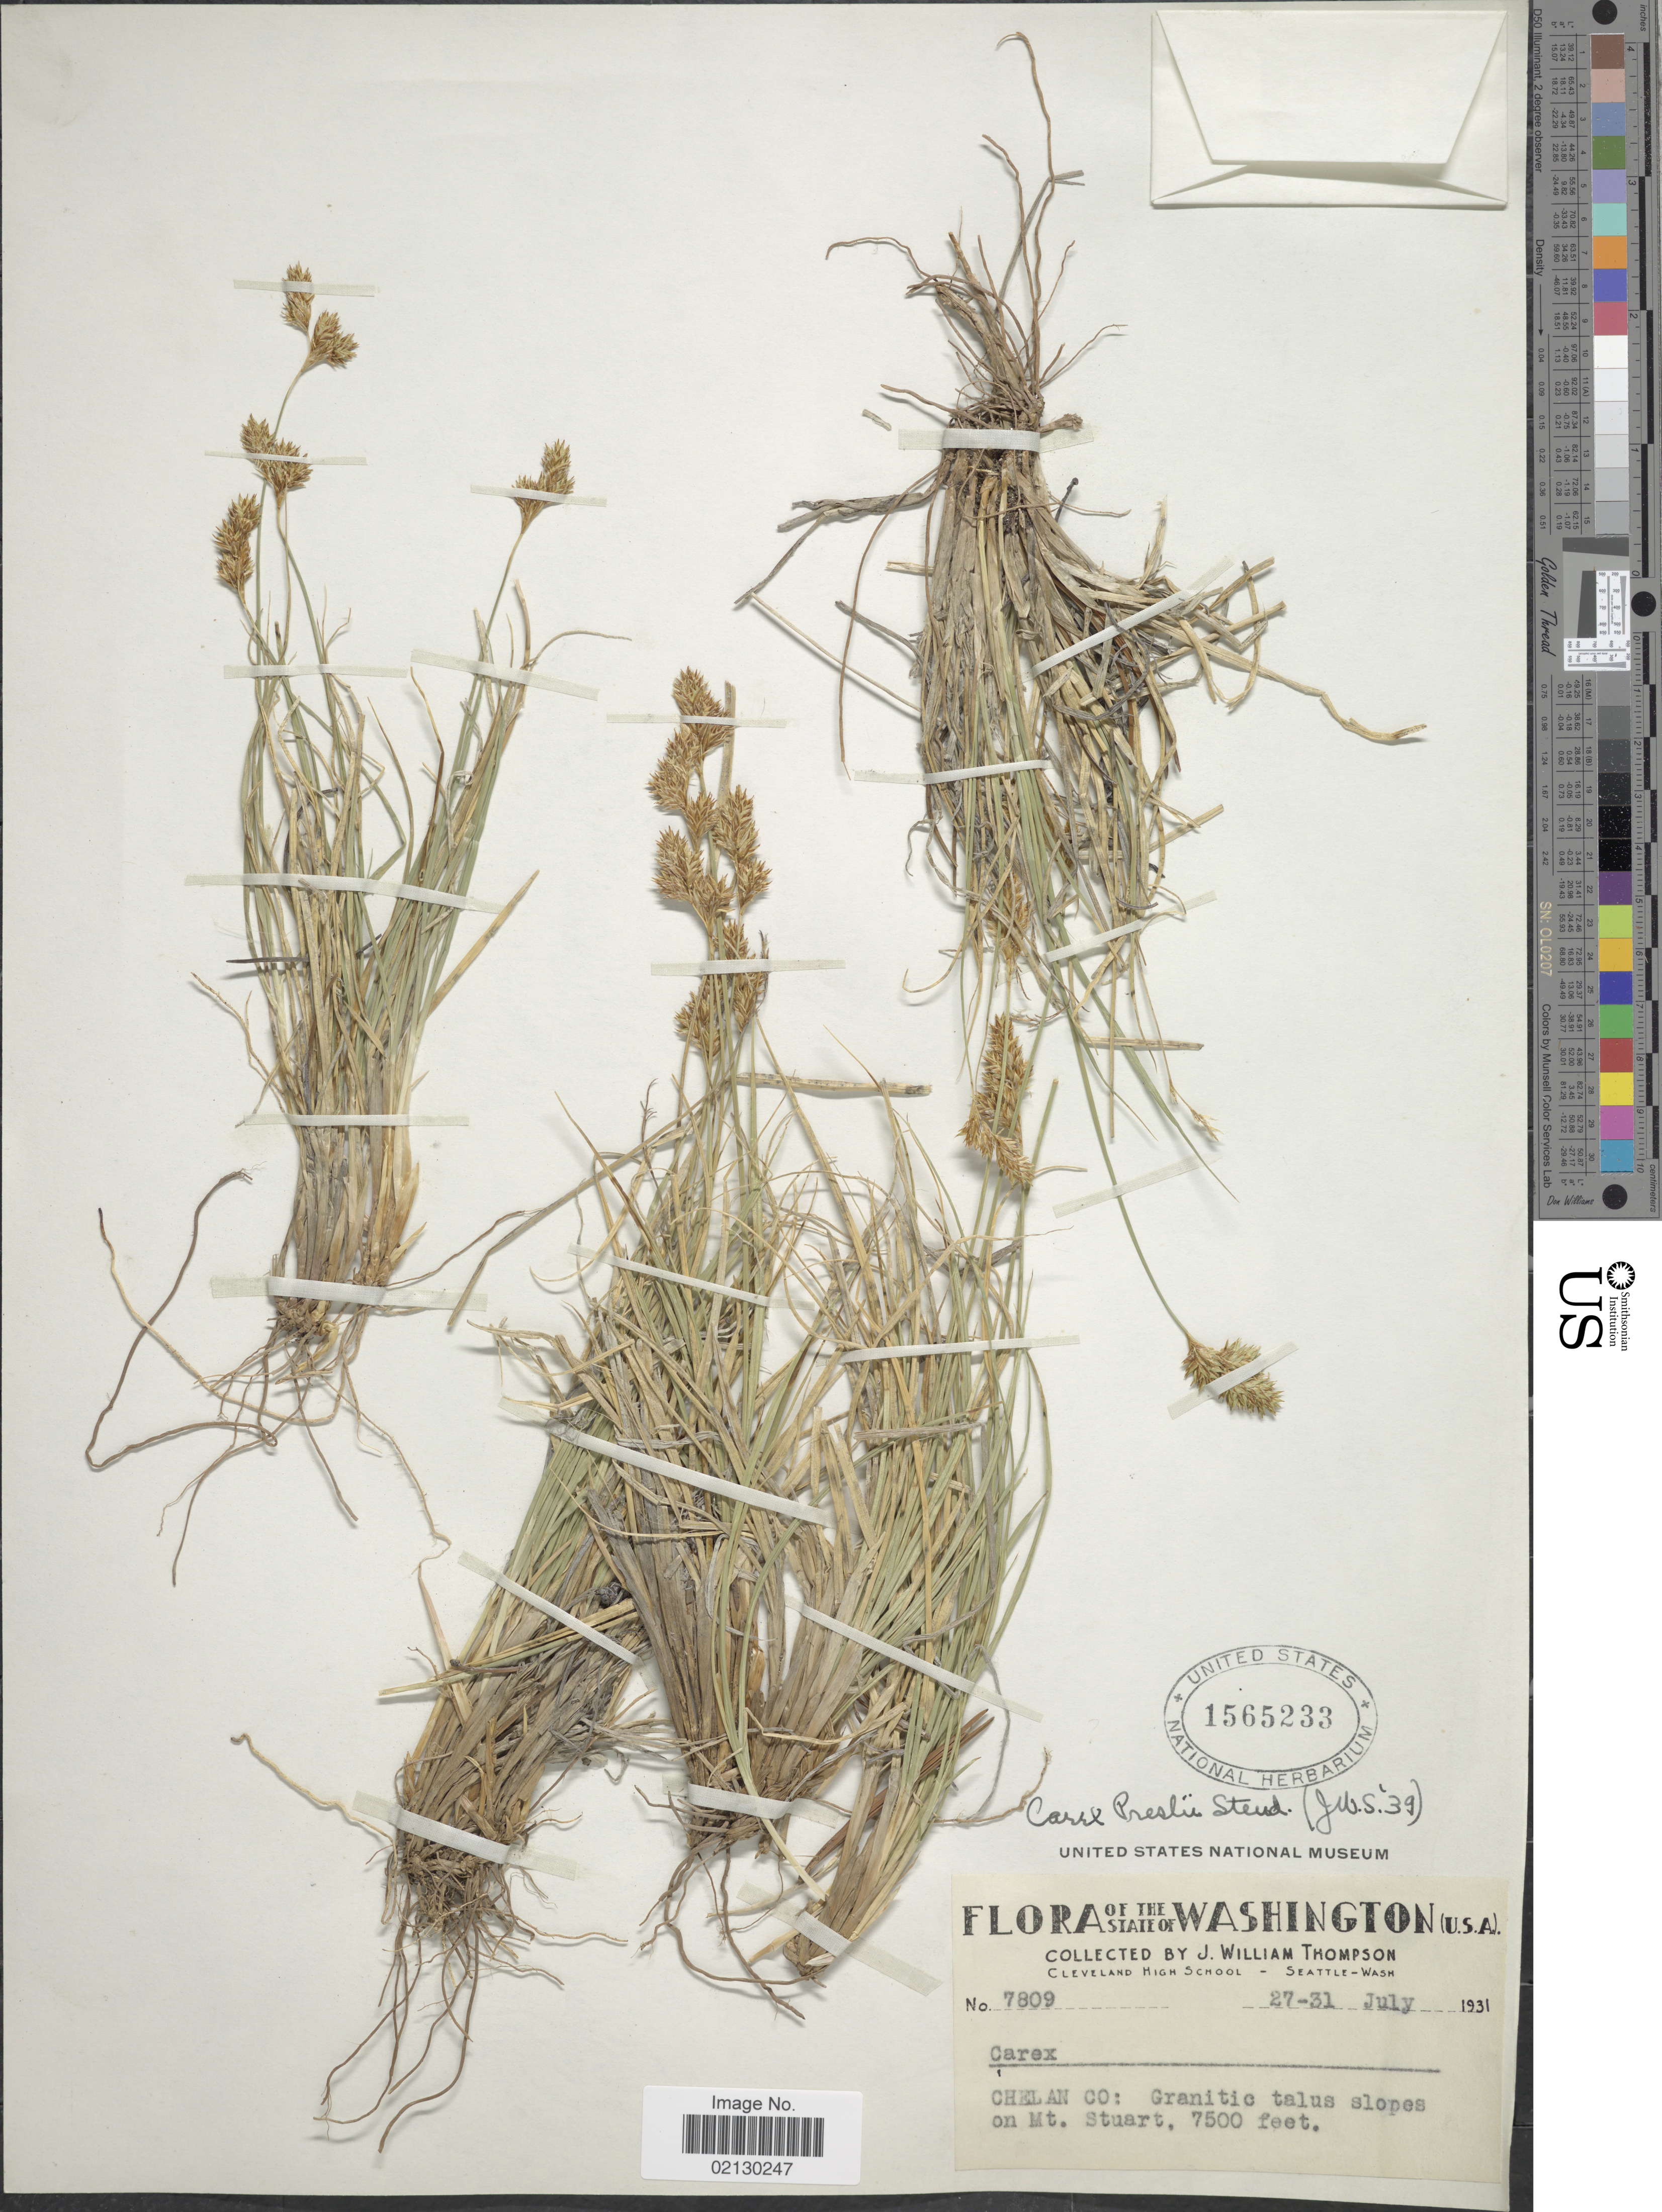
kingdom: Plantae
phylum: Tracheophyta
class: Liliopsida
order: Poales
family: Cyperaceae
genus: Carex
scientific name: Carex preslii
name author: Steud.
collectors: J. W. Thompson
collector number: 7809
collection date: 1931-07-27/1931-07-31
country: United States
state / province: Washington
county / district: Chelan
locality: Chelan Co: Granatic talus slopes on Mt. Stuart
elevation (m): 2286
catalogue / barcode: US 1565233